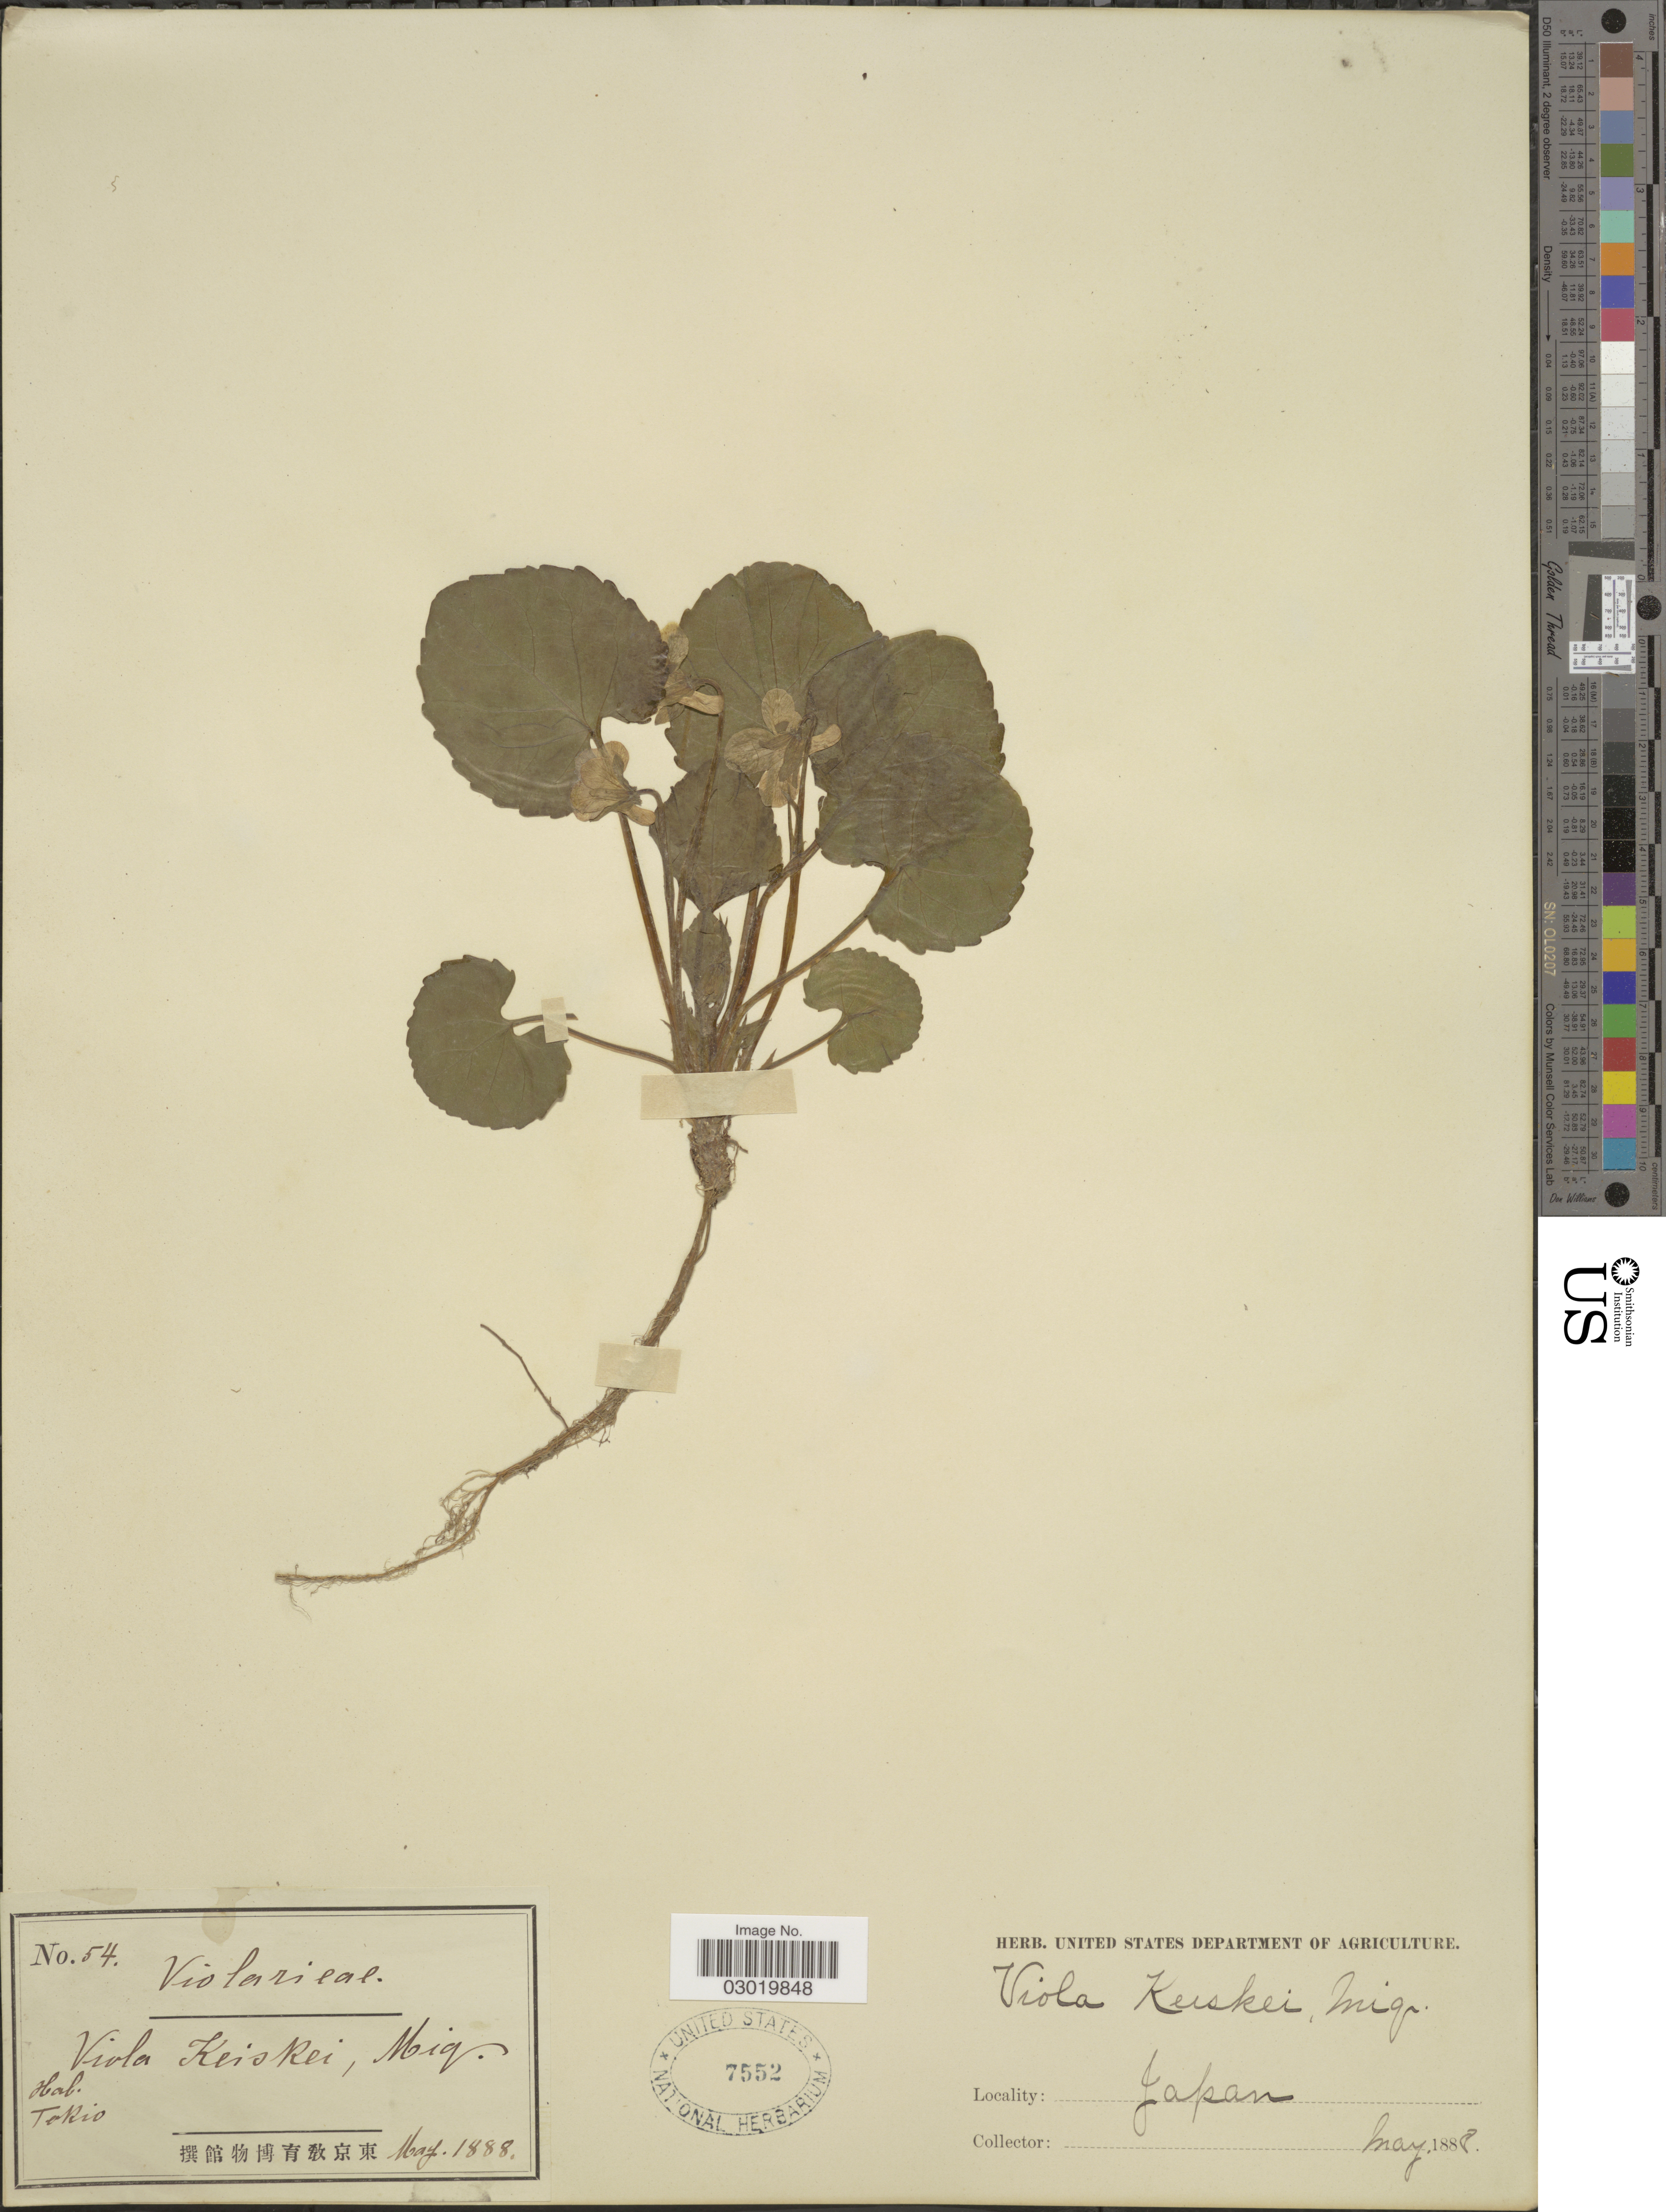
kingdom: Plantae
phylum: Tracheophyta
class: Magnoliopsida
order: Malpighiales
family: Violaceae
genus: Viola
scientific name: Viola keiskei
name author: Miq.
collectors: ex herb. U. S. Department of Agriculture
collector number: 54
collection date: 1888-05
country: Japan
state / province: Tokyo, Federal City of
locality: Tokio.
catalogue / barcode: US 7552